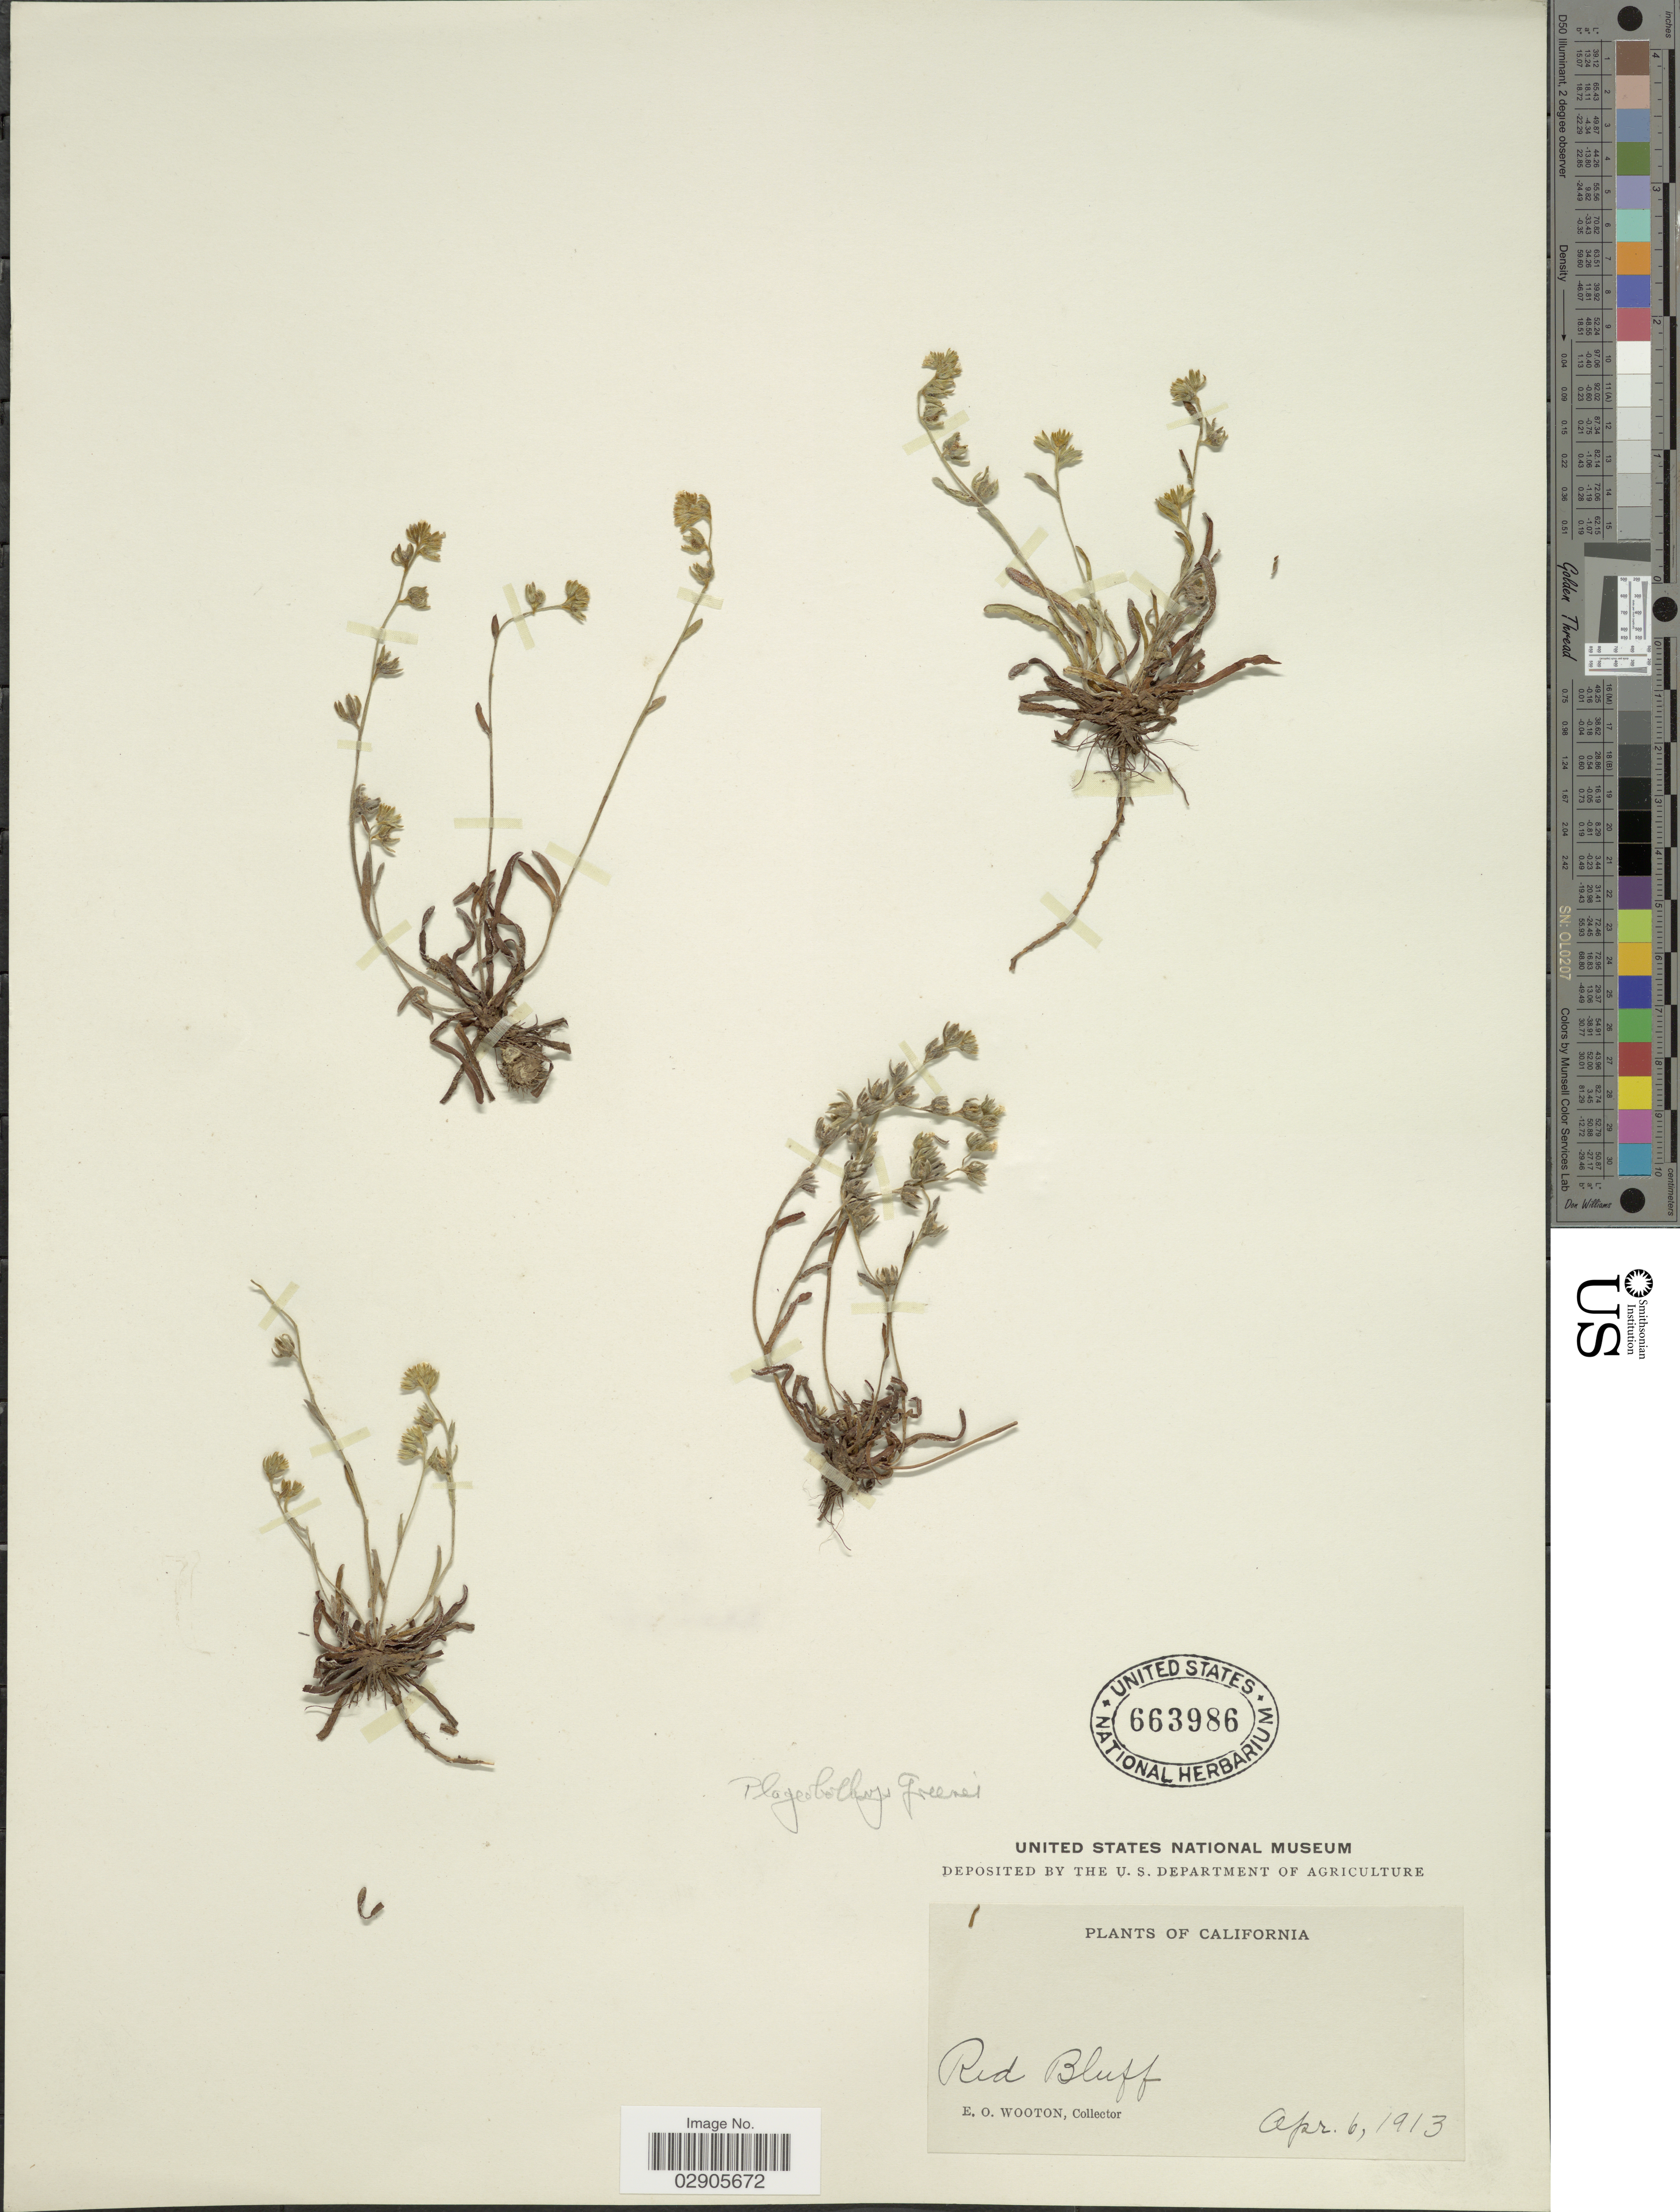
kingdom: Plantae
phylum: Tracheophyta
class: Magnoliopsida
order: Boraginales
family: Boraginaceae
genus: Plagiobothrys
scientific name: Plagiobothrys greenei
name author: (A. Gray) I.M. Johnst.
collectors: E. O. Wooton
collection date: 1913-04-06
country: United States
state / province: California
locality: Red Bluff.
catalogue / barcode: US 663986